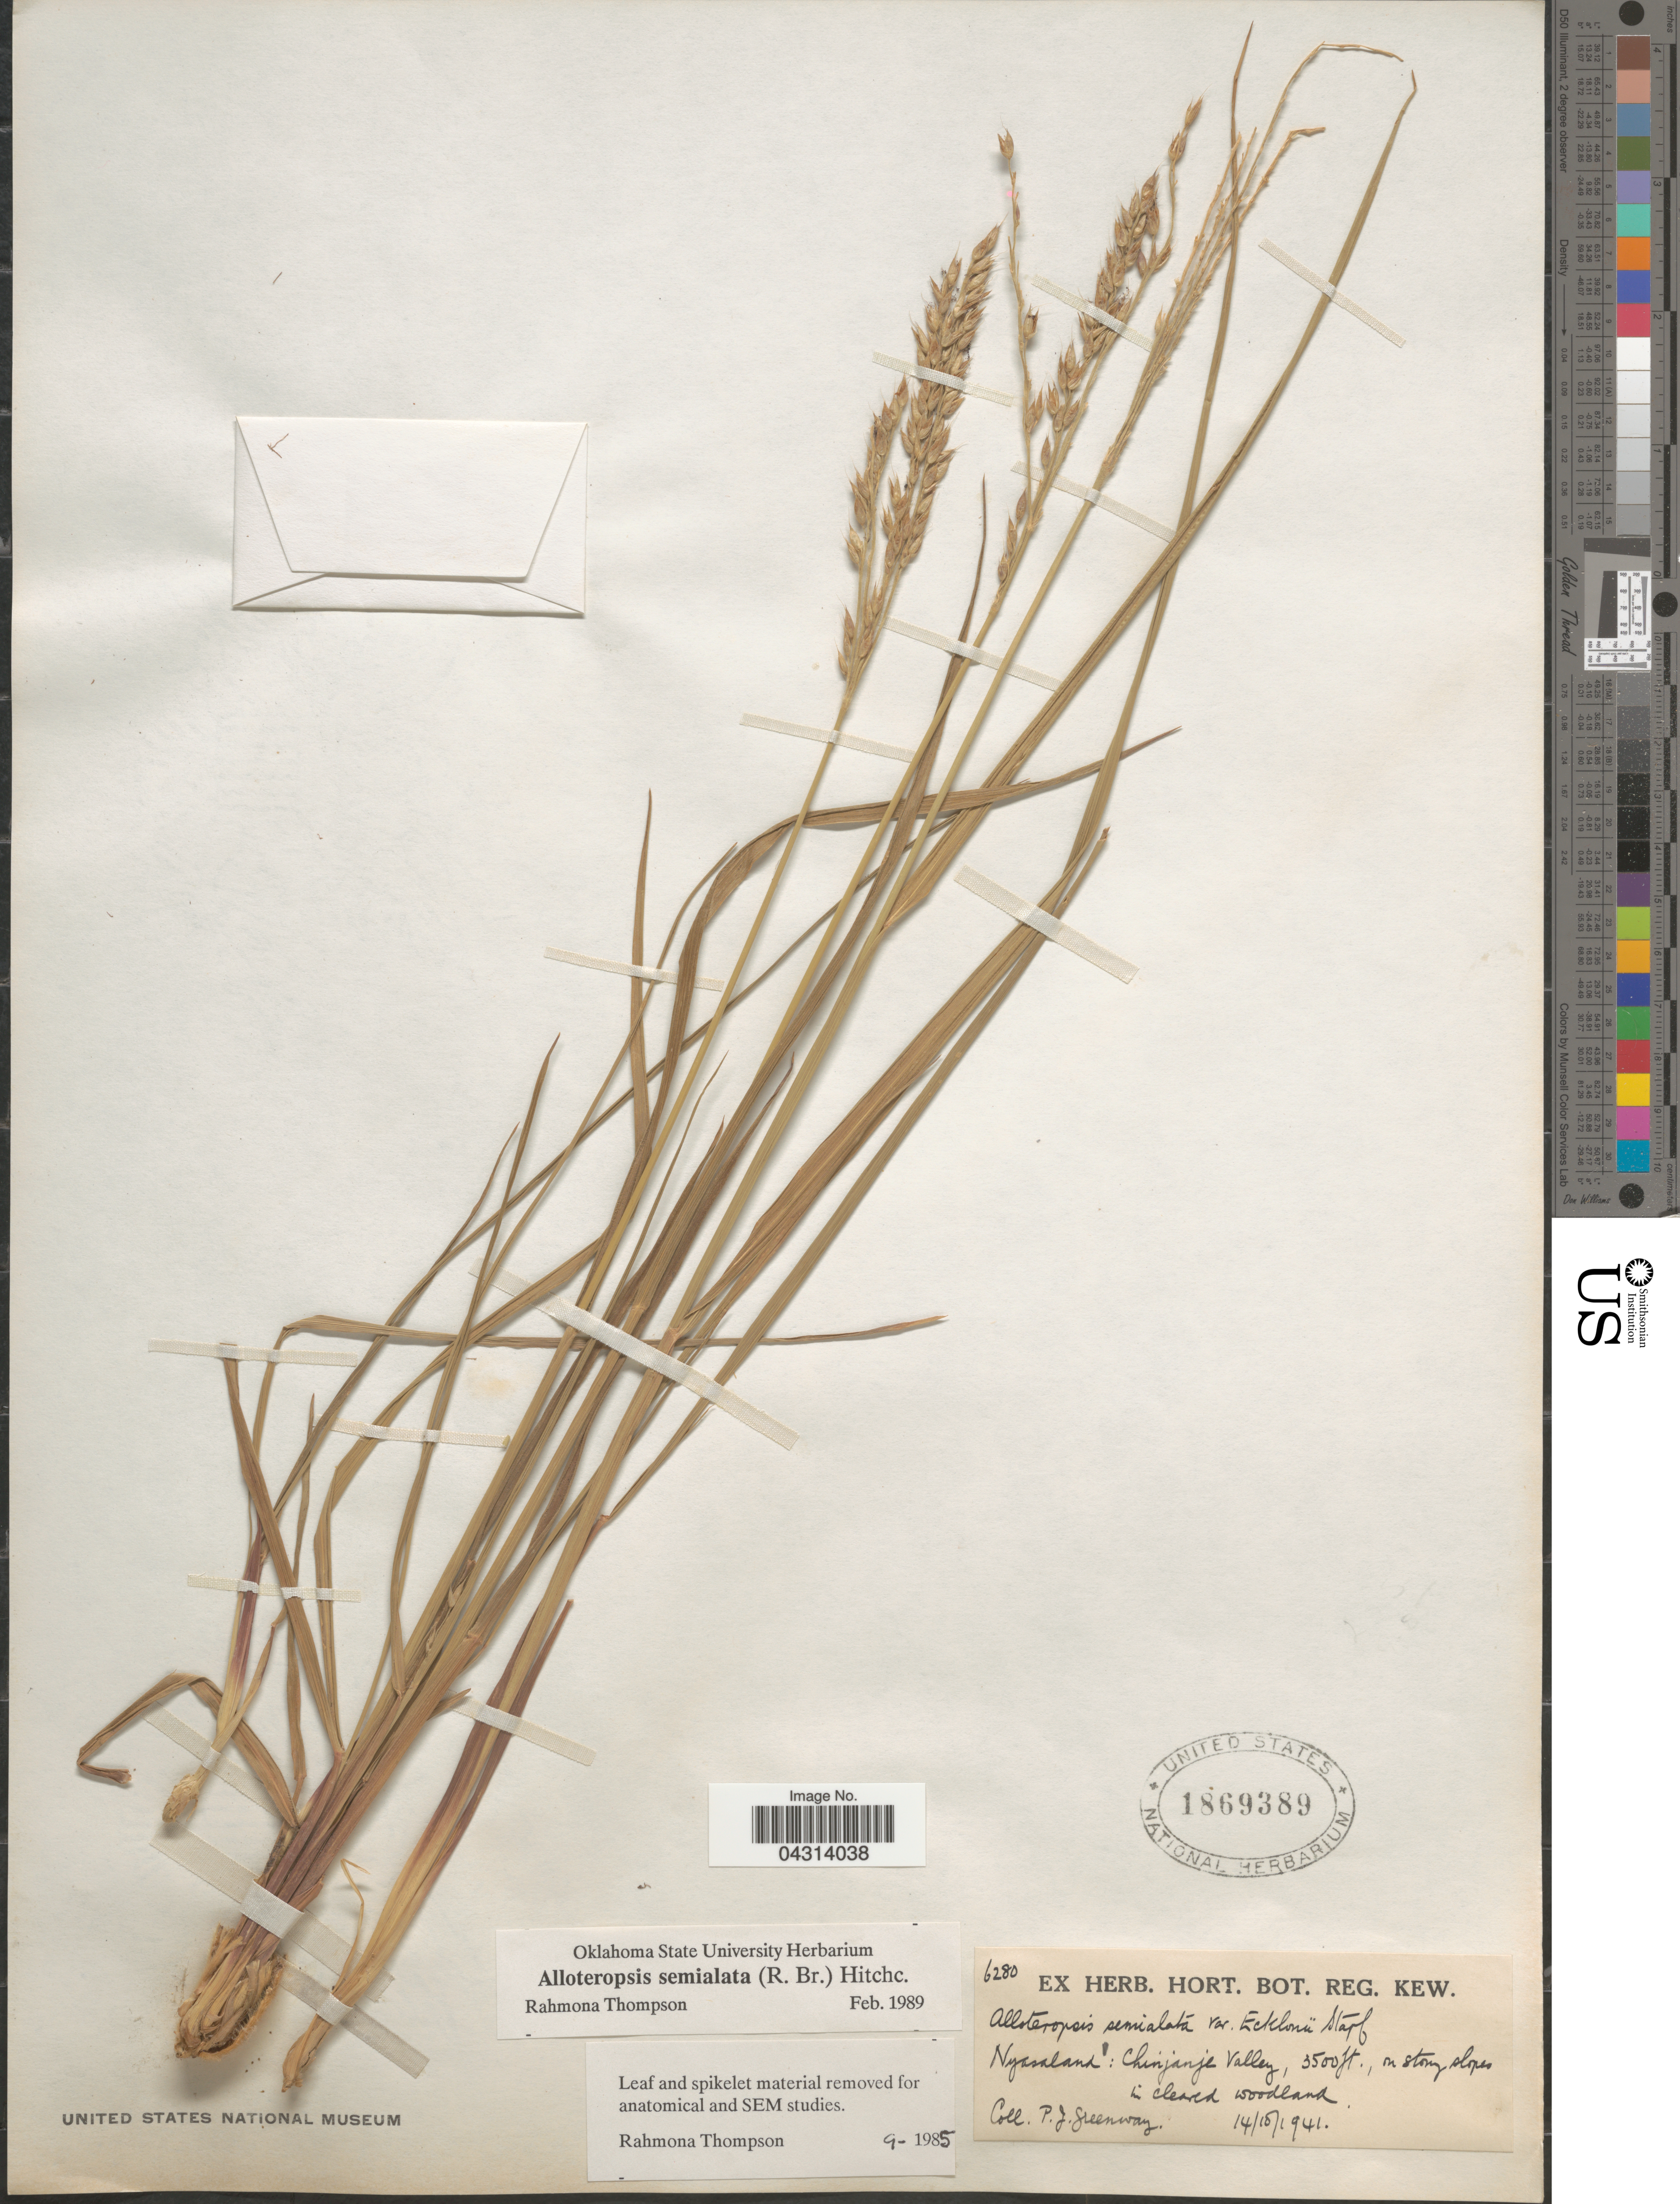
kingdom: Plantae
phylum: Tracheophyta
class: Liliopsida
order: Poales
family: Poaceae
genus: Alloteropsis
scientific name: Alloteropsis semialata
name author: (R. Br.) Hitchc.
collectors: P. J. Greenway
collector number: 6280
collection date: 1941-10-14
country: Malawi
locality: Nyasaland: Chinjanje Valley, on stony slopes in cleared woodland.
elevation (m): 1067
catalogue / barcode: US 1869389